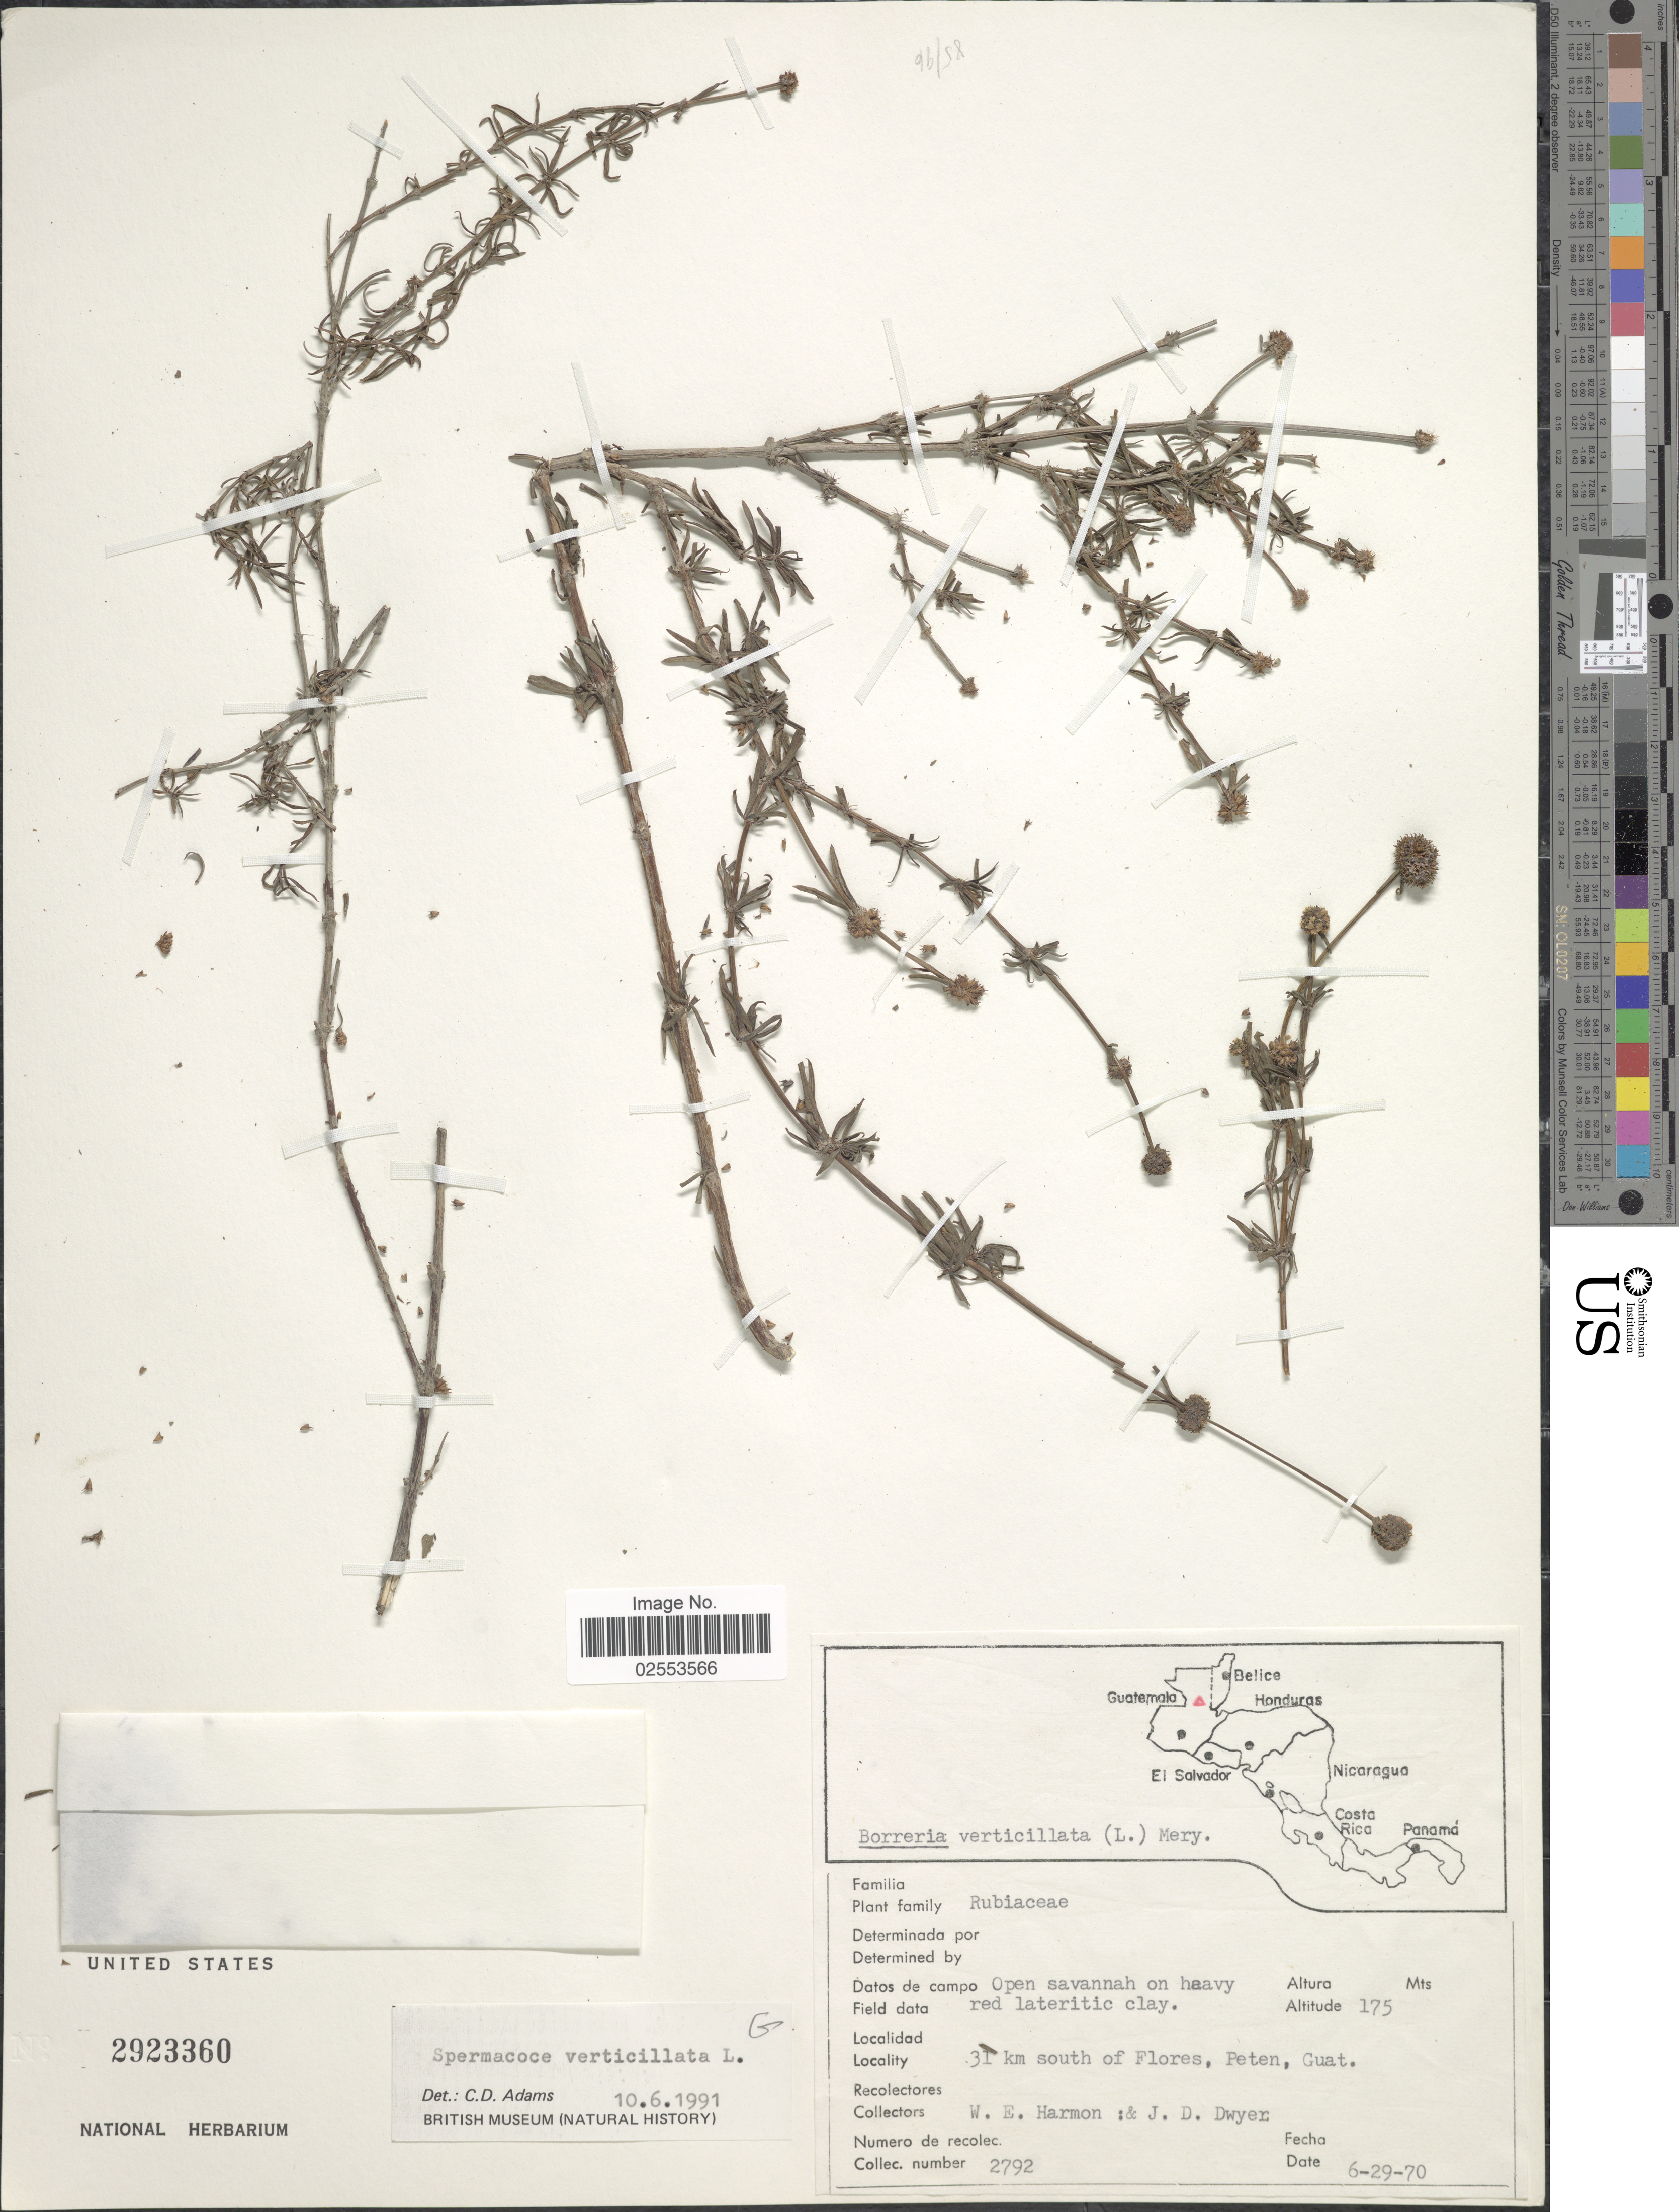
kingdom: Plantae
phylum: Tracheophyta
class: Magnoliopsida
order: Gentianales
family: Rubiaceae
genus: Spermacoce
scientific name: Spermacoce verticillata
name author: L.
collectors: W. E. Harmon & J. D. Dwyer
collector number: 2792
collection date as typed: Transcribed d/m/y: 29/6/70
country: Guatemala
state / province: El Petén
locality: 31 km south of Flores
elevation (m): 175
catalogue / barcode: US 2923360